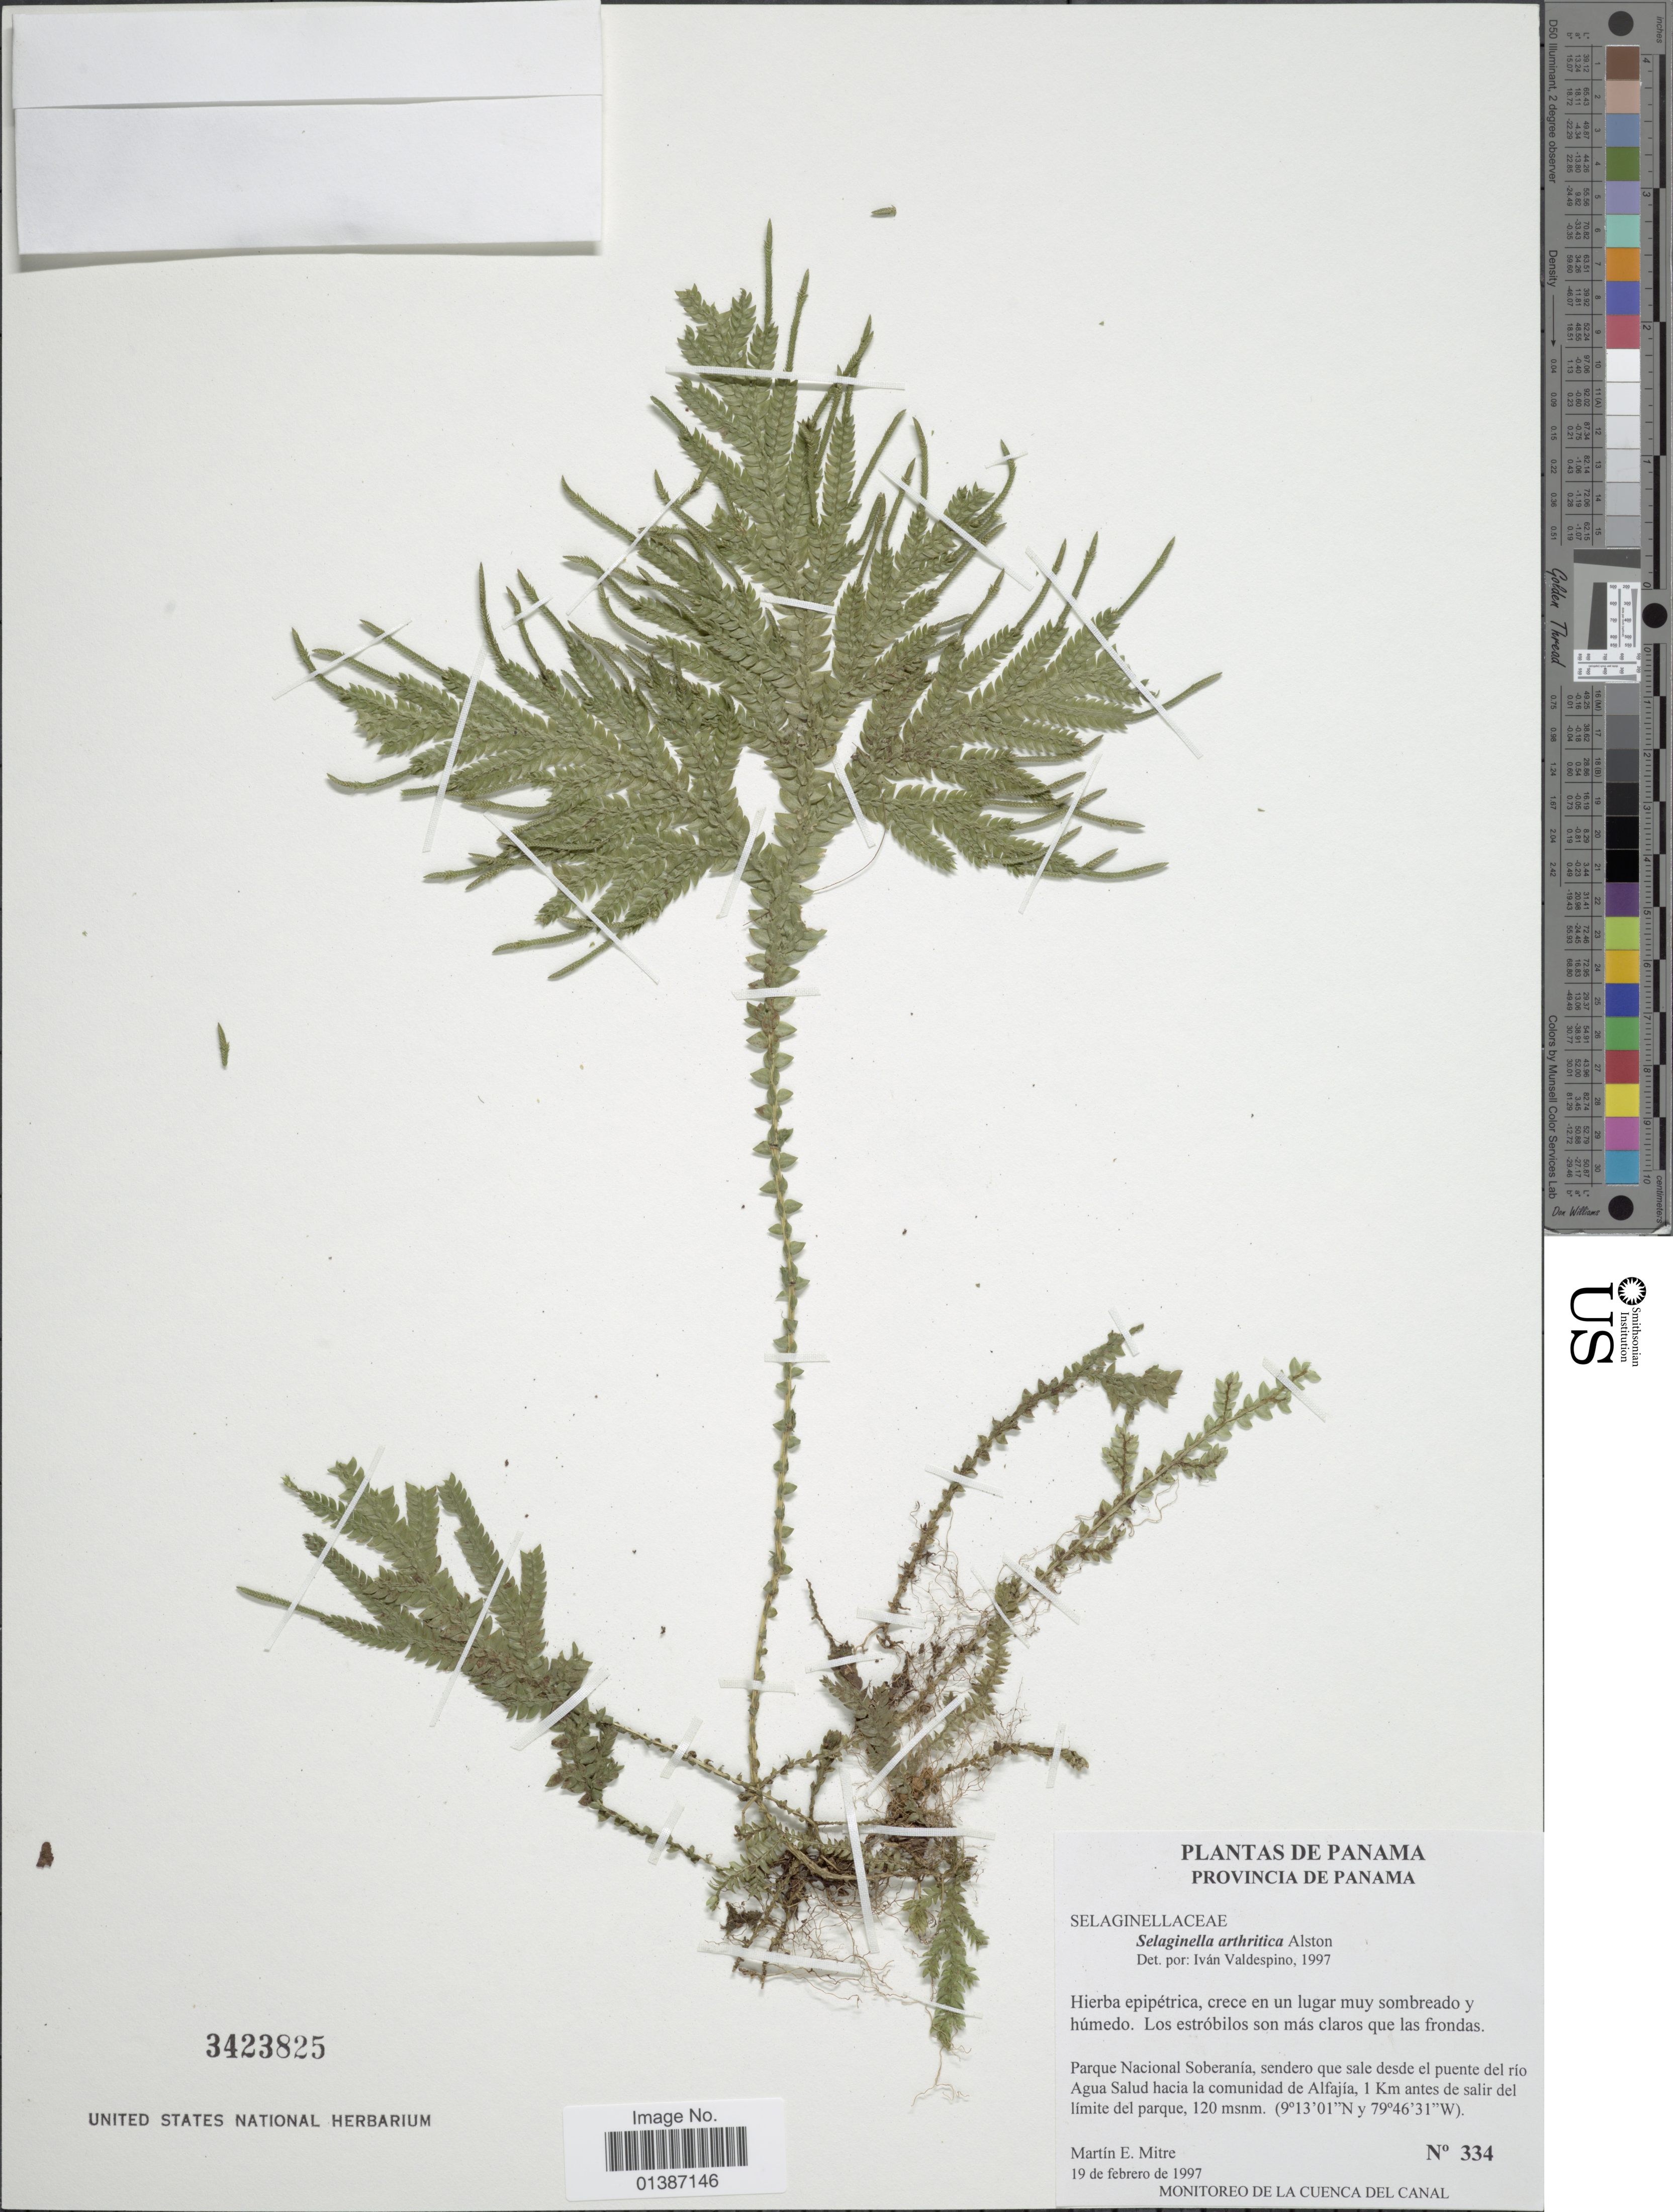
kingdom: Plantae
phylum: Tracheophyta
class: Lycopodiopsida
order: Selaginellales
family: Selaginellaceae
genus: Selaginella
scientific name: Selaginella arthritica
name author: Alston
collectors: M. Mitre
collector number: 334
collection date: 1997-02-19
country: Panama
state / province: Panamá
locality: Provincia de Panama. Parque Nacional Soberanía, sendero que sale desde el puente del rio Agua Salud hacia la comunidad de Alfajía, 1 Km antes de salir del límit del parque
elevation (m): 120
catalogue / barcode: US 3423825